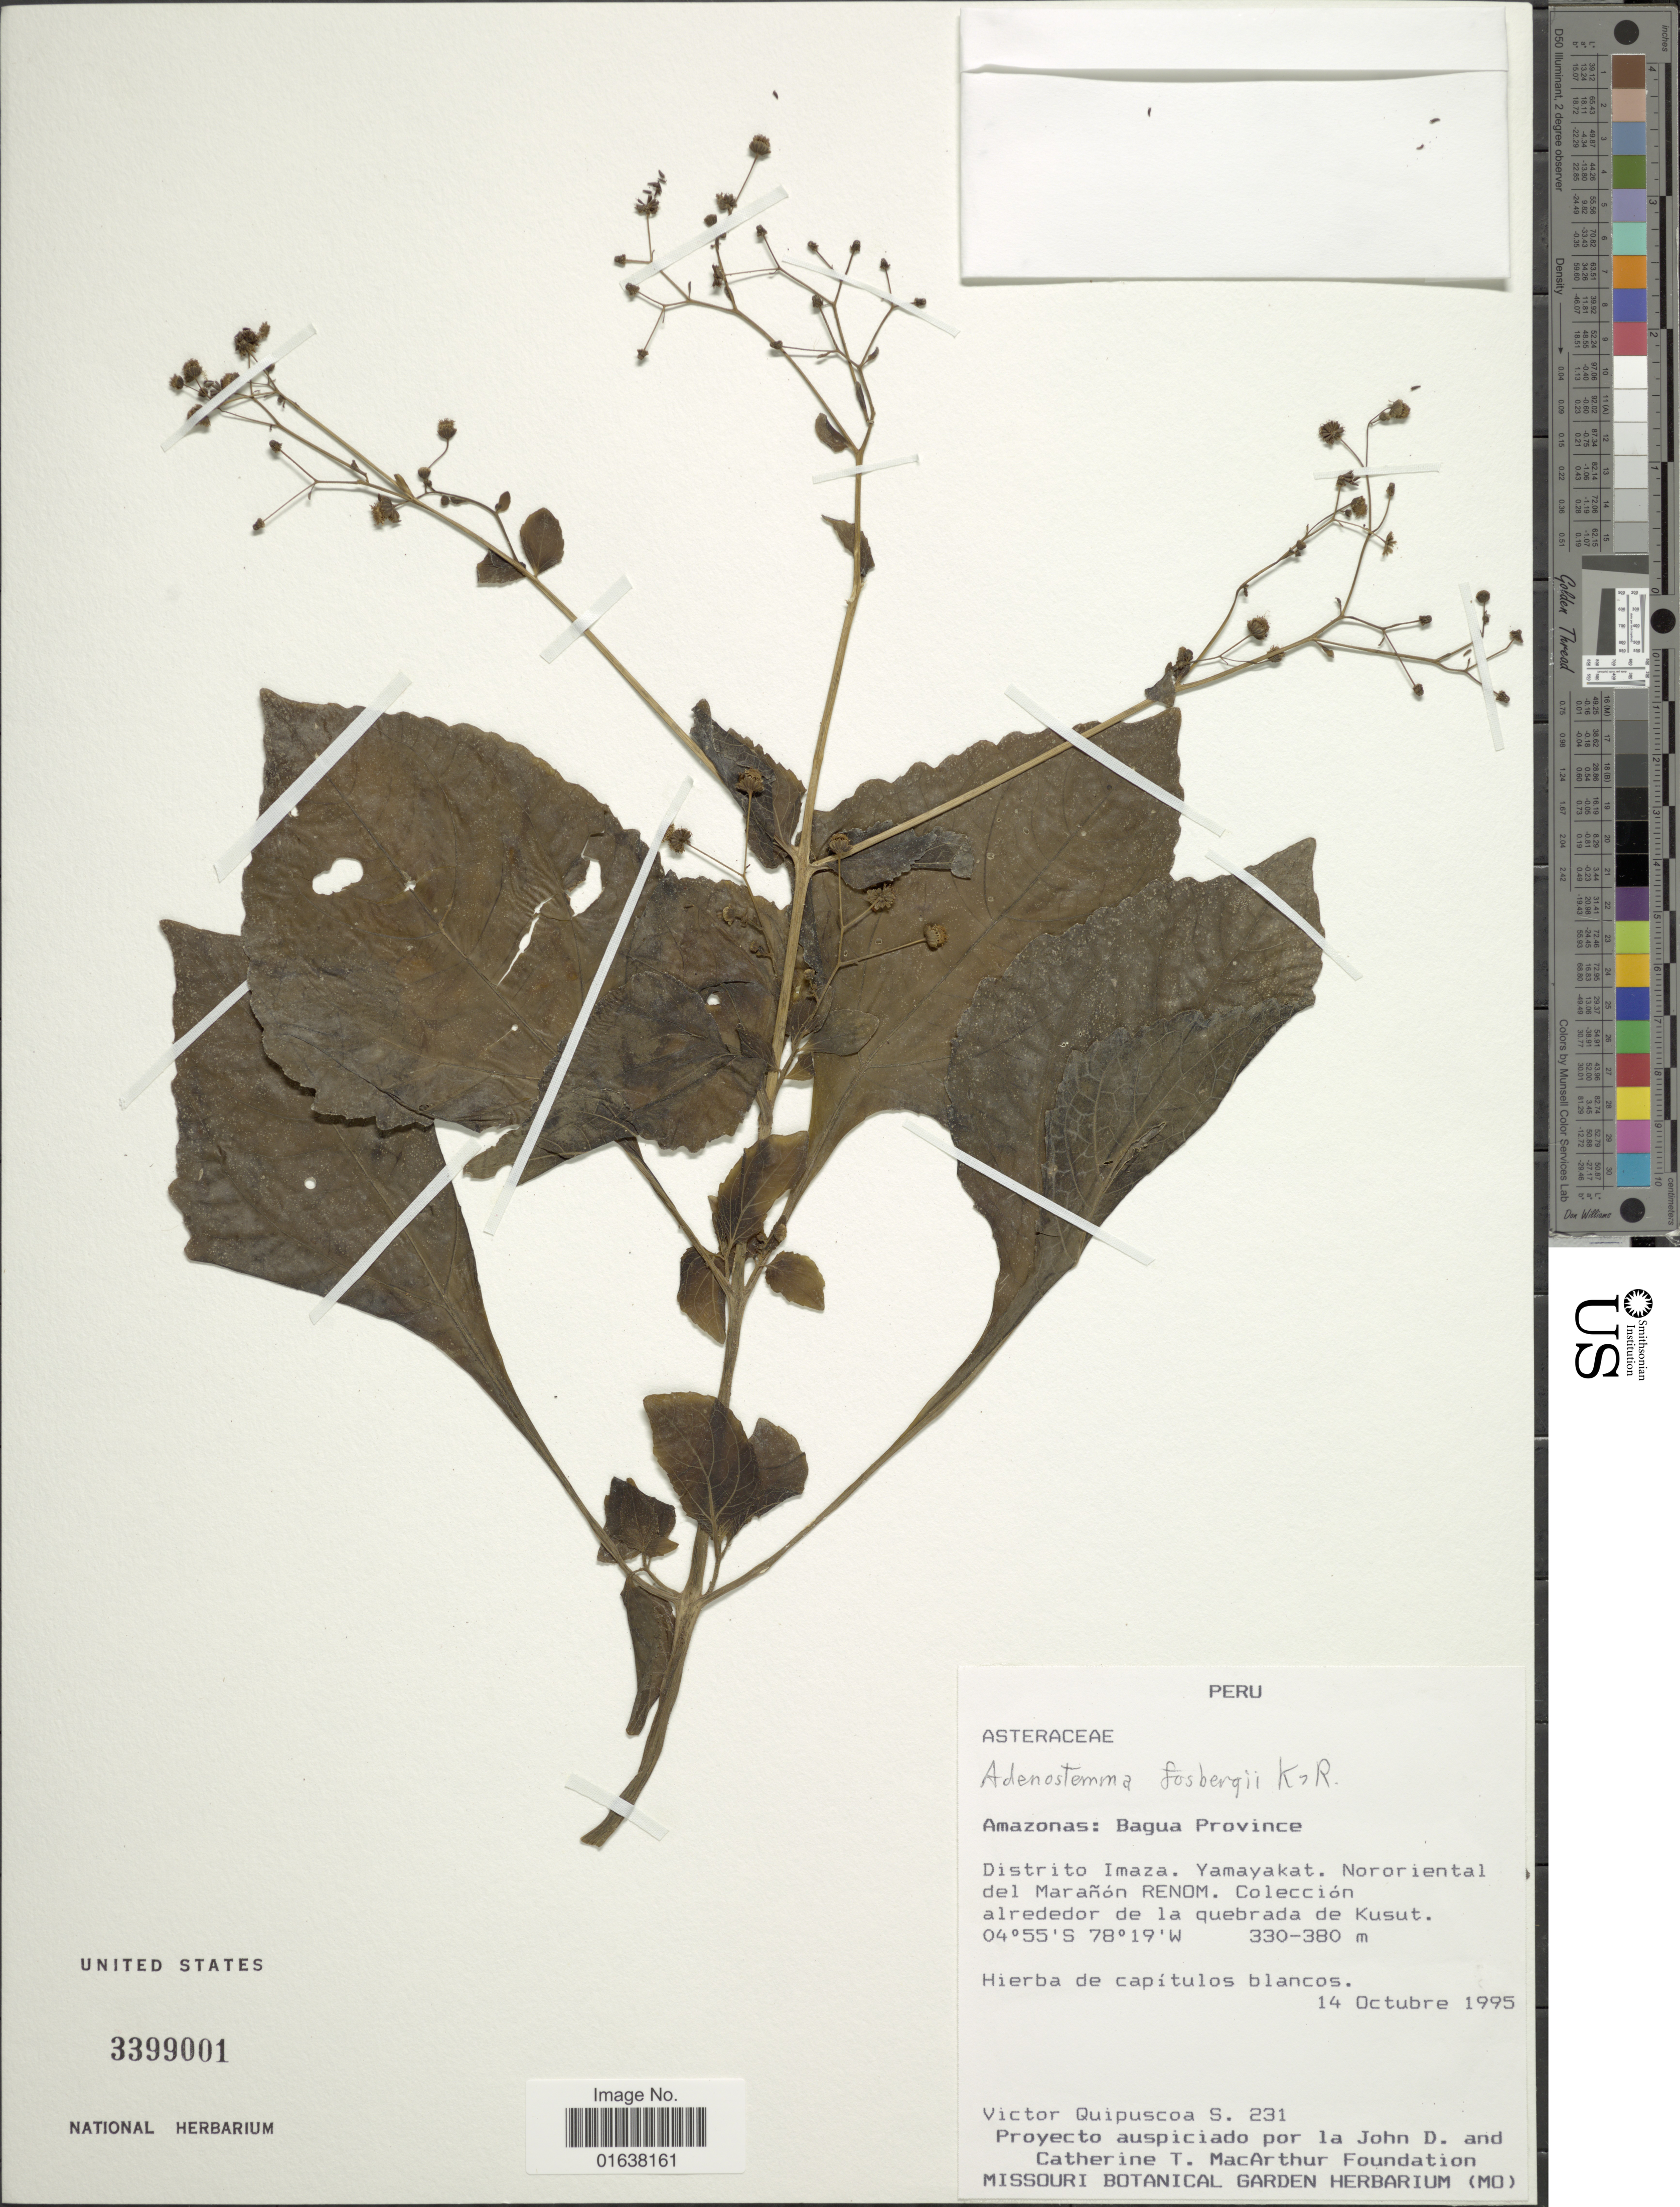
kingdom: Plantae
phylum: Tracheophyta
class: Magnoliopsida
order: Asterales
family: Asteraceae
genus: Adenostemma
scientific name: Adenostemma fosbergii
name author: R.M. King & H. Rob.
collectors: V. Quipuscoa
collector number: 231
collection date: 1995-10-14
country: Peru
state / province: Amazonas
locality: Bagua Province. Distrito Imaza. Yamayakat. Nororiental del Maraon Renom. Coleccion alrededor de la quebrada de Kusut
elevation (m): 330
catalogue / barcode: US 3399001